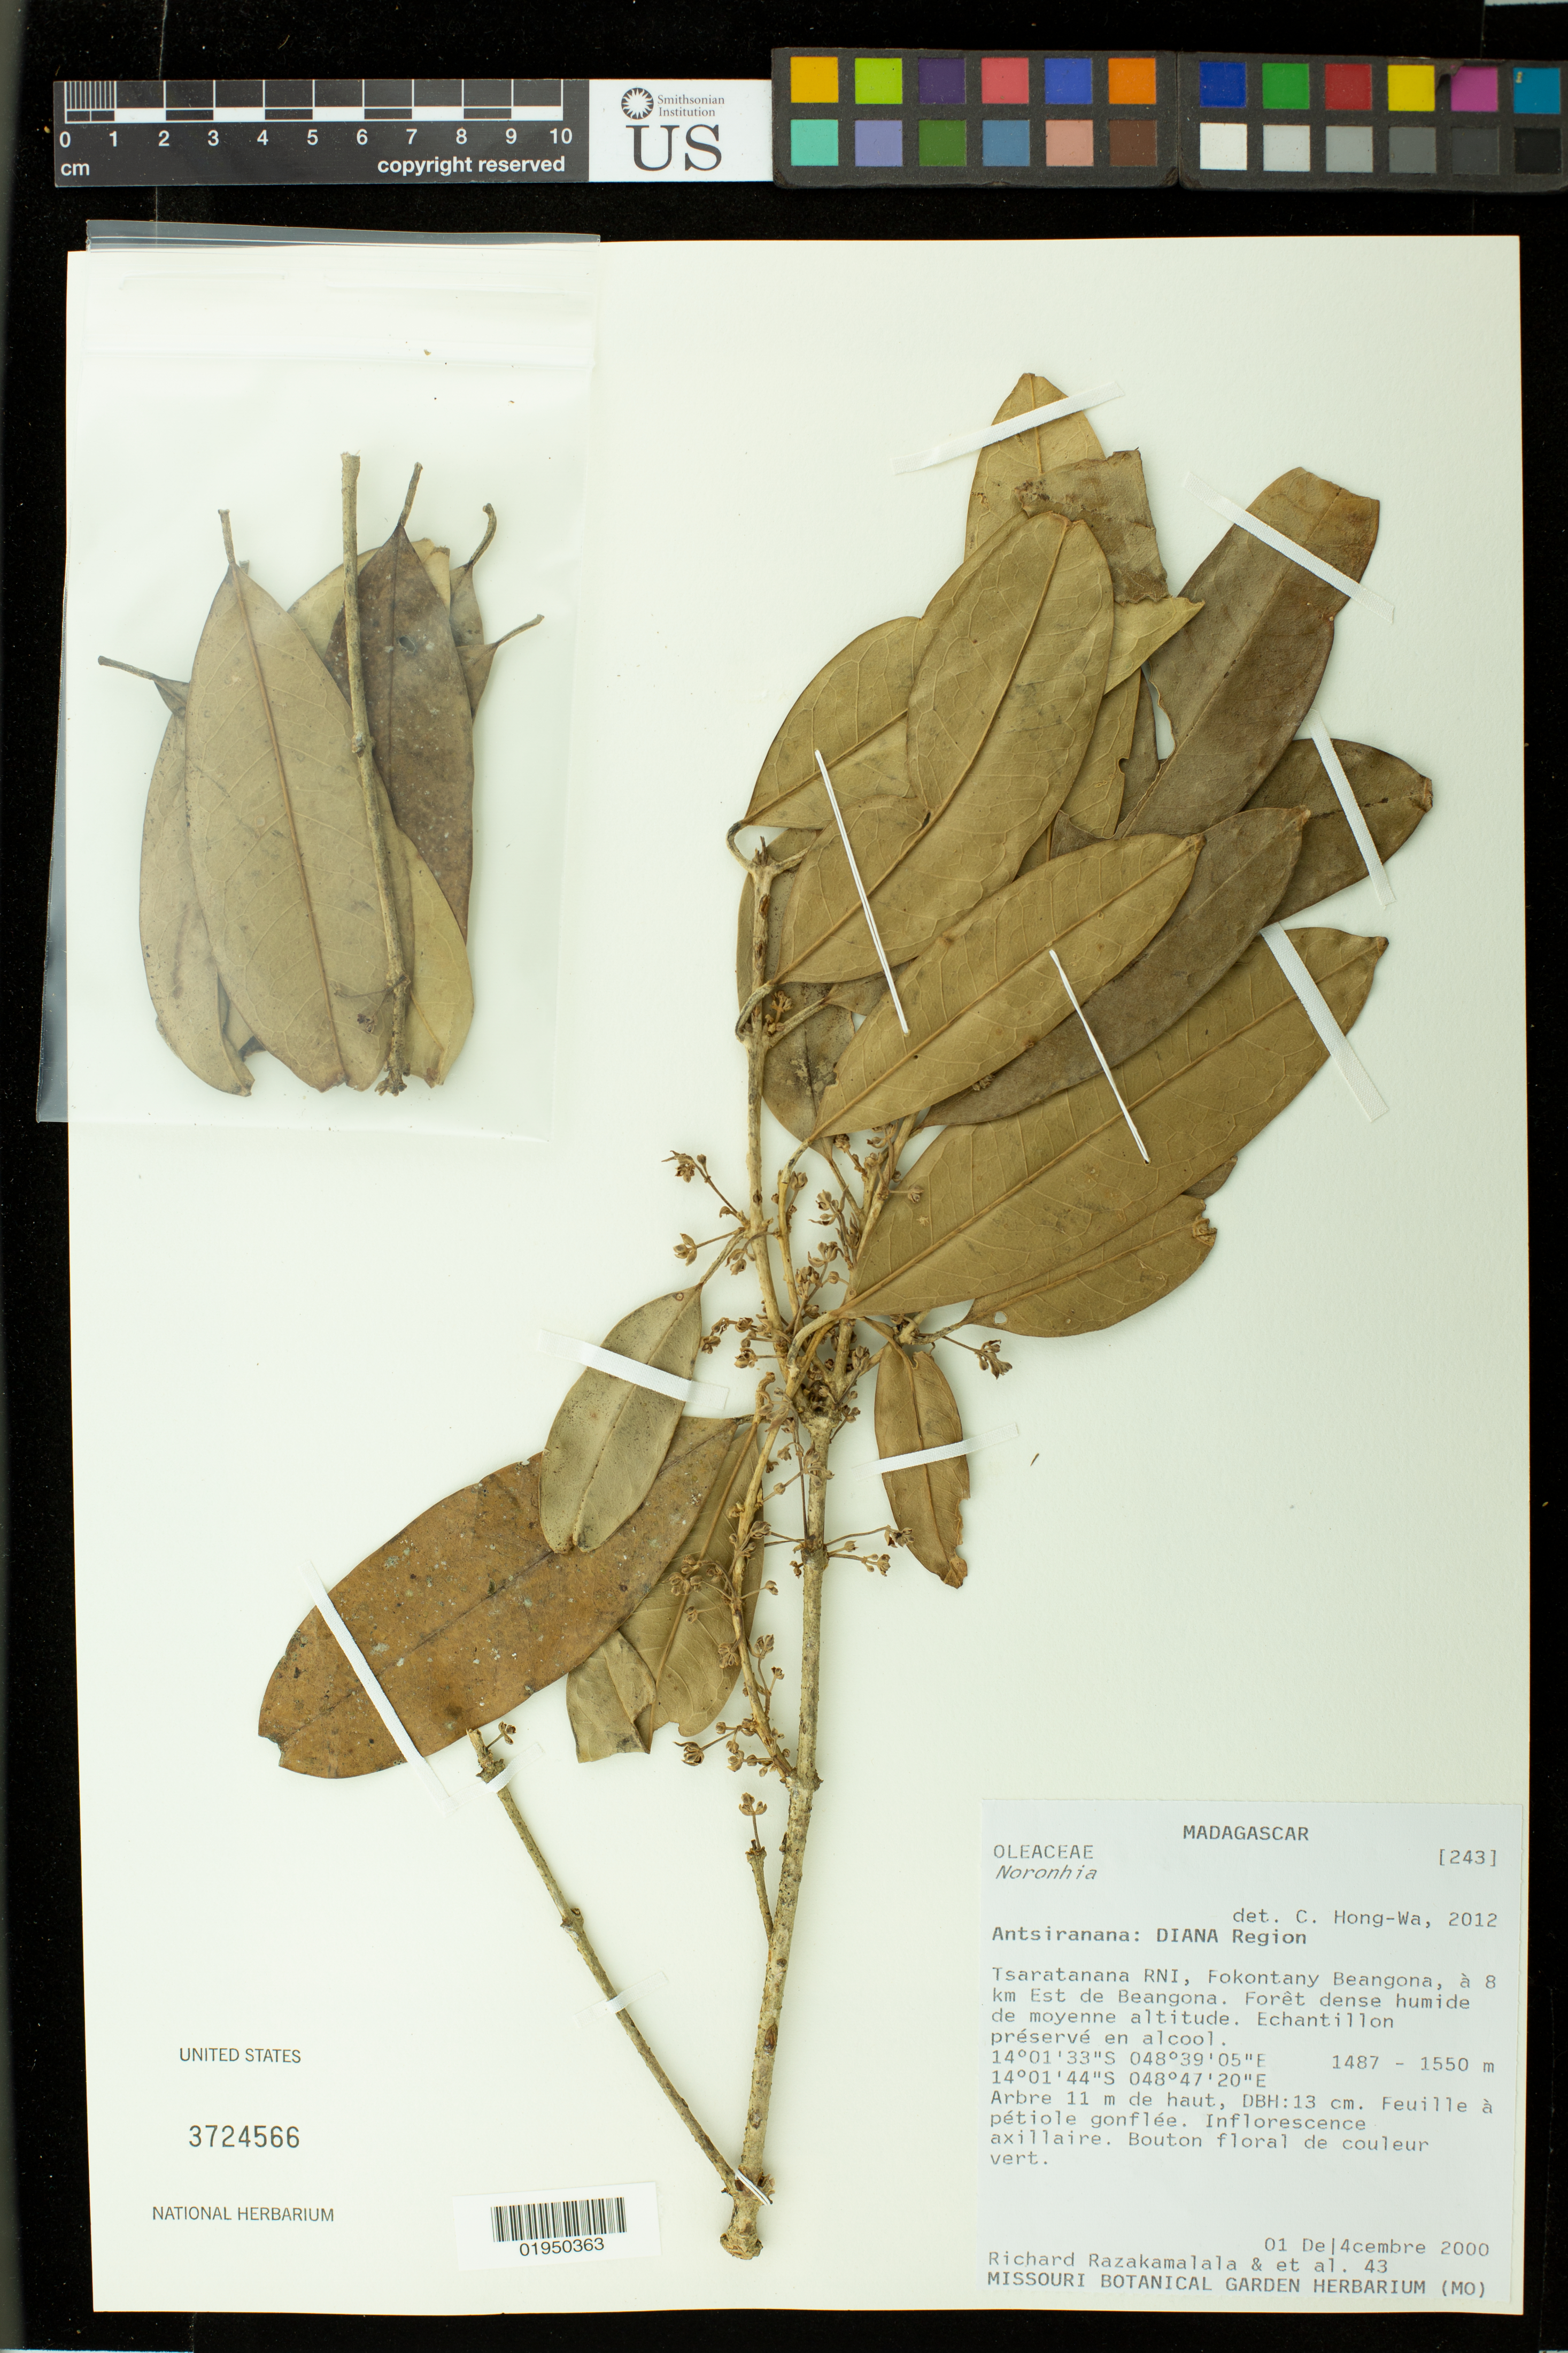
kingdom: Plantae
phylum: Tracheophyta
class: Magnoliopsida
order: Lamiales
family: Oleaceae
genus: Noronhia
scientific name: Noronhia sp.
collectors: R. Razakamalala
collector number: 43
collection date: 2000-12-01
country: Madagascar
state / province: Diana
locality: Diana Region Tsaratanana RNI, Fokontaby Beangona, a 8 km Est de Beangona, Foret dense humide de moyenne altitude. Echantillon preserve en alcool.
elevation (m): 1487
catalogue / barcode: US 3724566